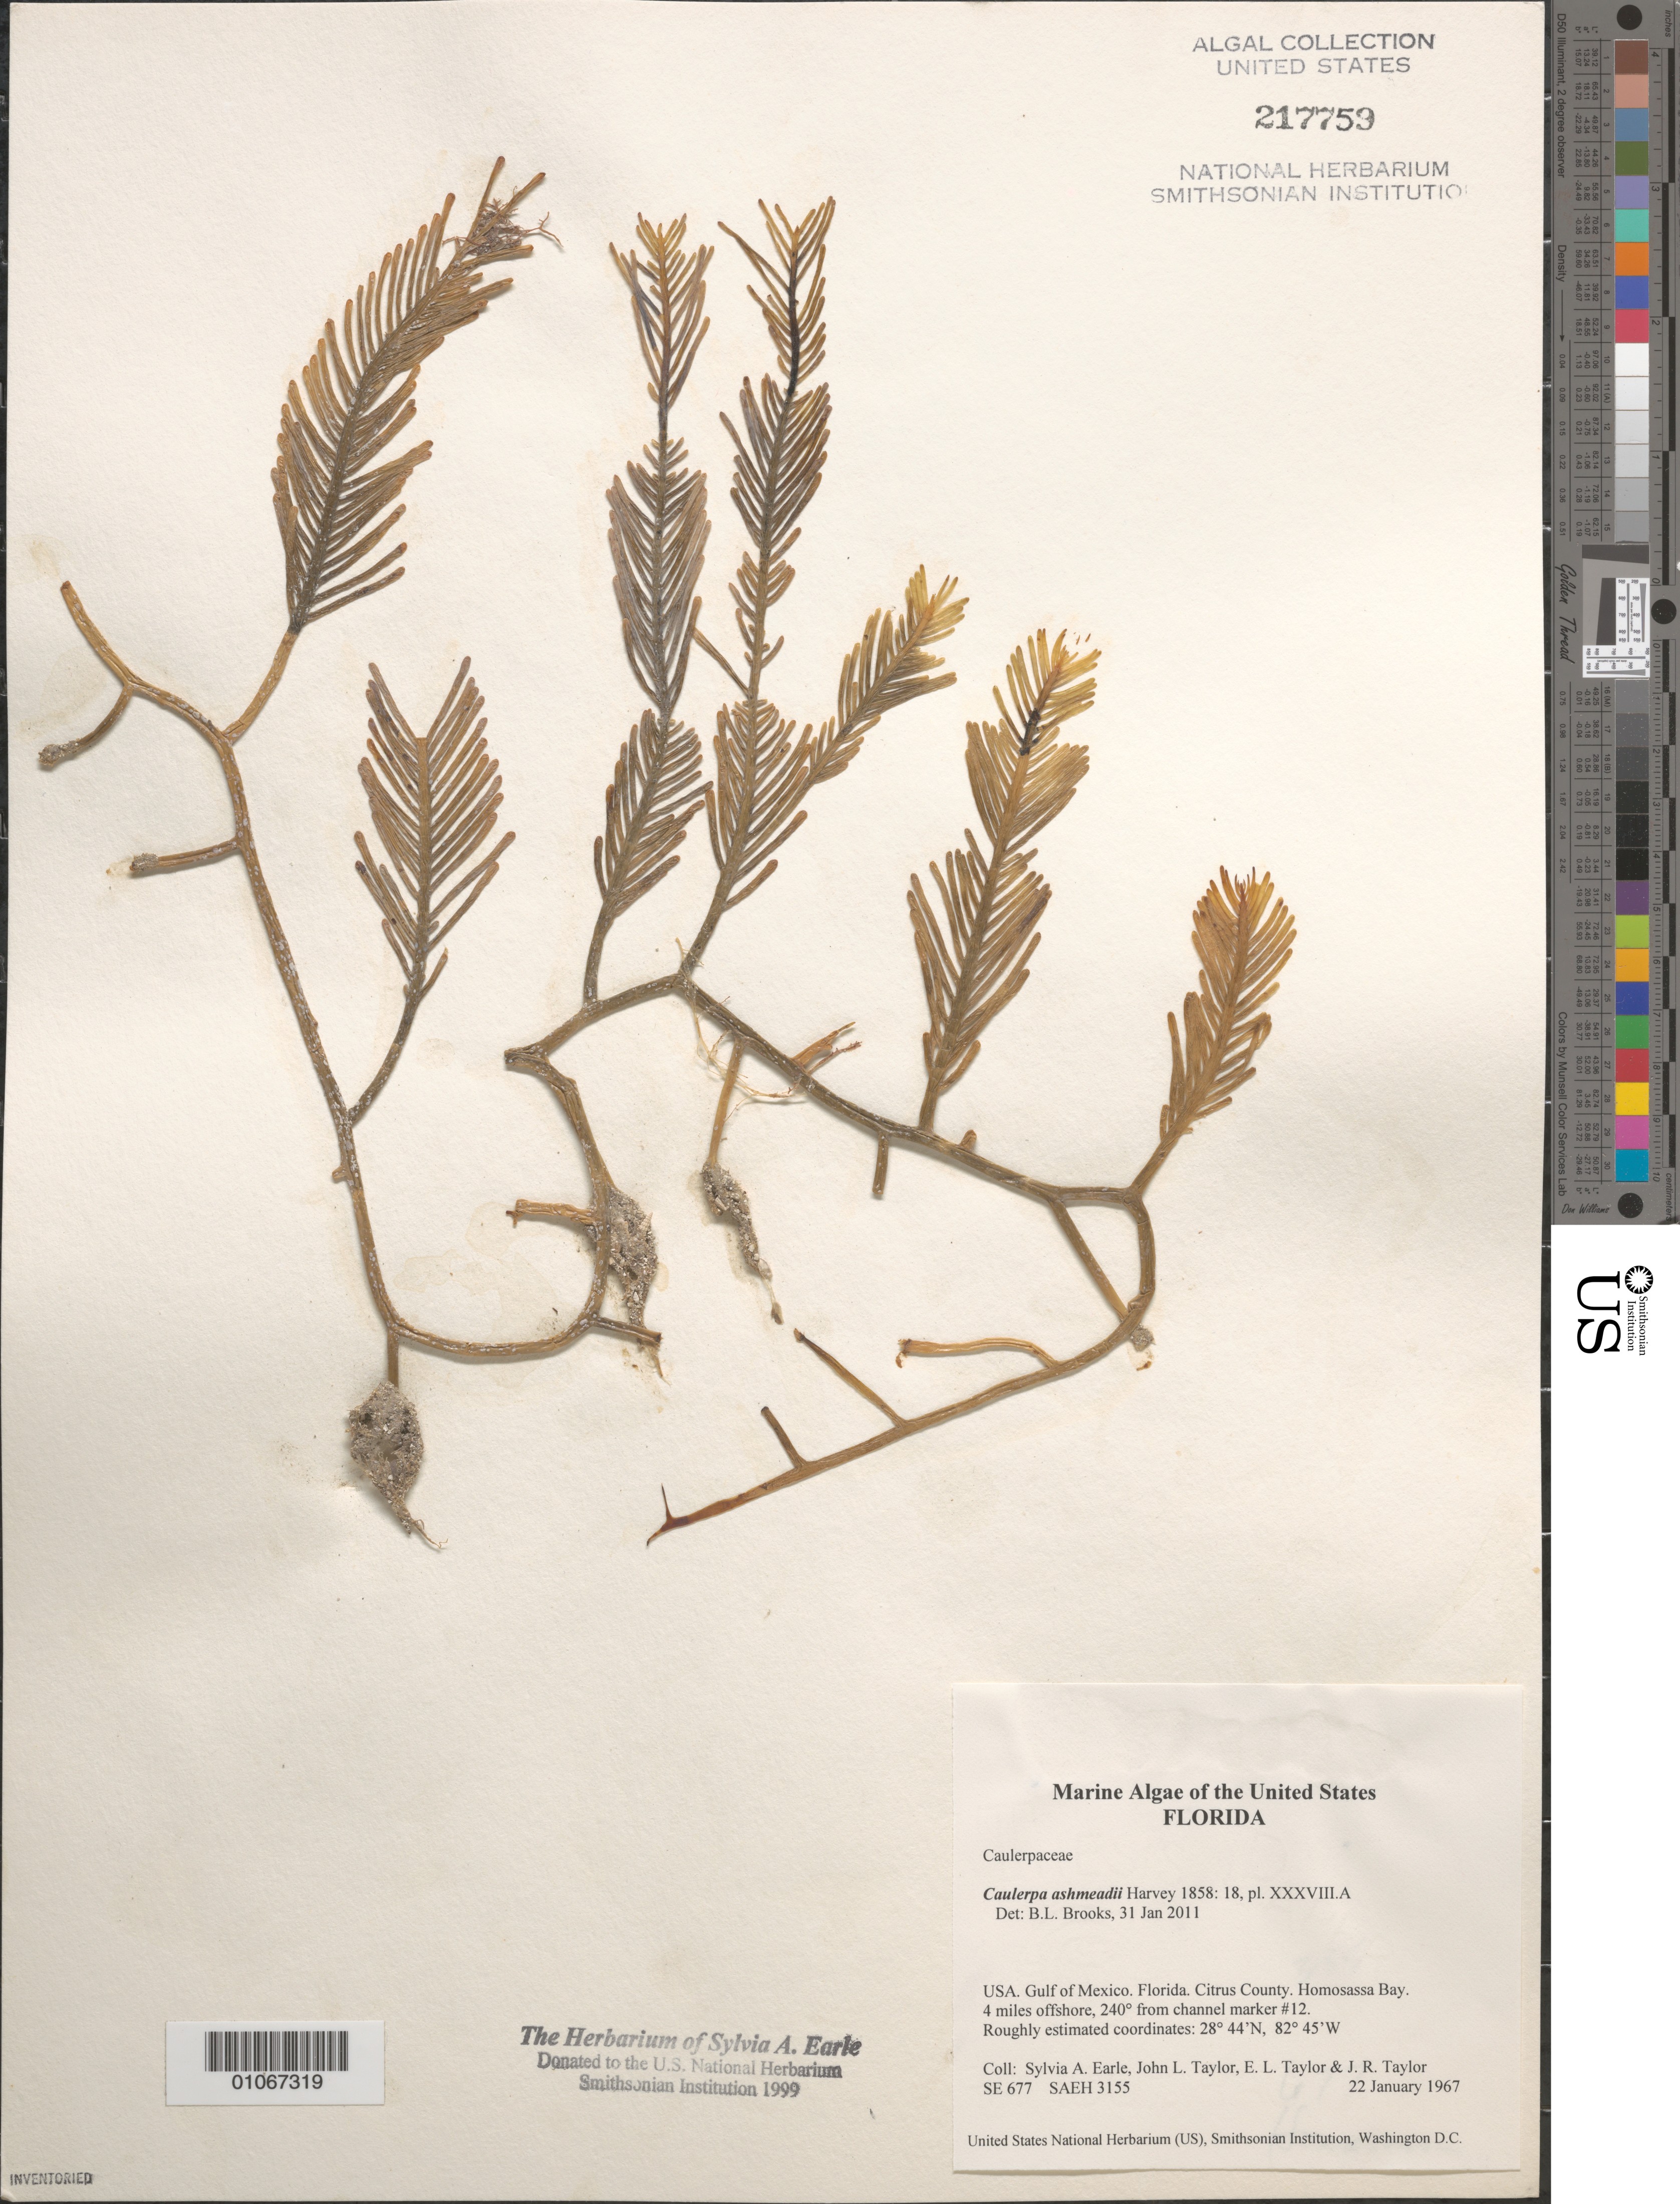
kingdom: Plantae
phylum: Chlorophyta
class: Ulvophyceae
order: Bryopsidales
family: Caulerpaceae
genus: Caulerpa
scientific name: Caulerpa ashmeadii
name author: Harv.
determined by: Brooks, B. L., (BOT), Smithsonian Institution - National Museum of Natural History (UNITED STATES)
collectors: S. A. Earle, J. L. Taylor, E. L. Taylor & J. R. Taylor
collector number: SE 677 & SAEH 3155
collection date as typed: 22 Jan 1967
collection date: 1967-01-22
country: United States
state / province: Florida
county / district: Citrus County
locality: Gulf of Mexico, Homosassa Bay, 4 miles offshore, 240 degrees from channel marker #12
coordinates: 28 44'N, 82 45'W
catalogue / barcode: US 217759